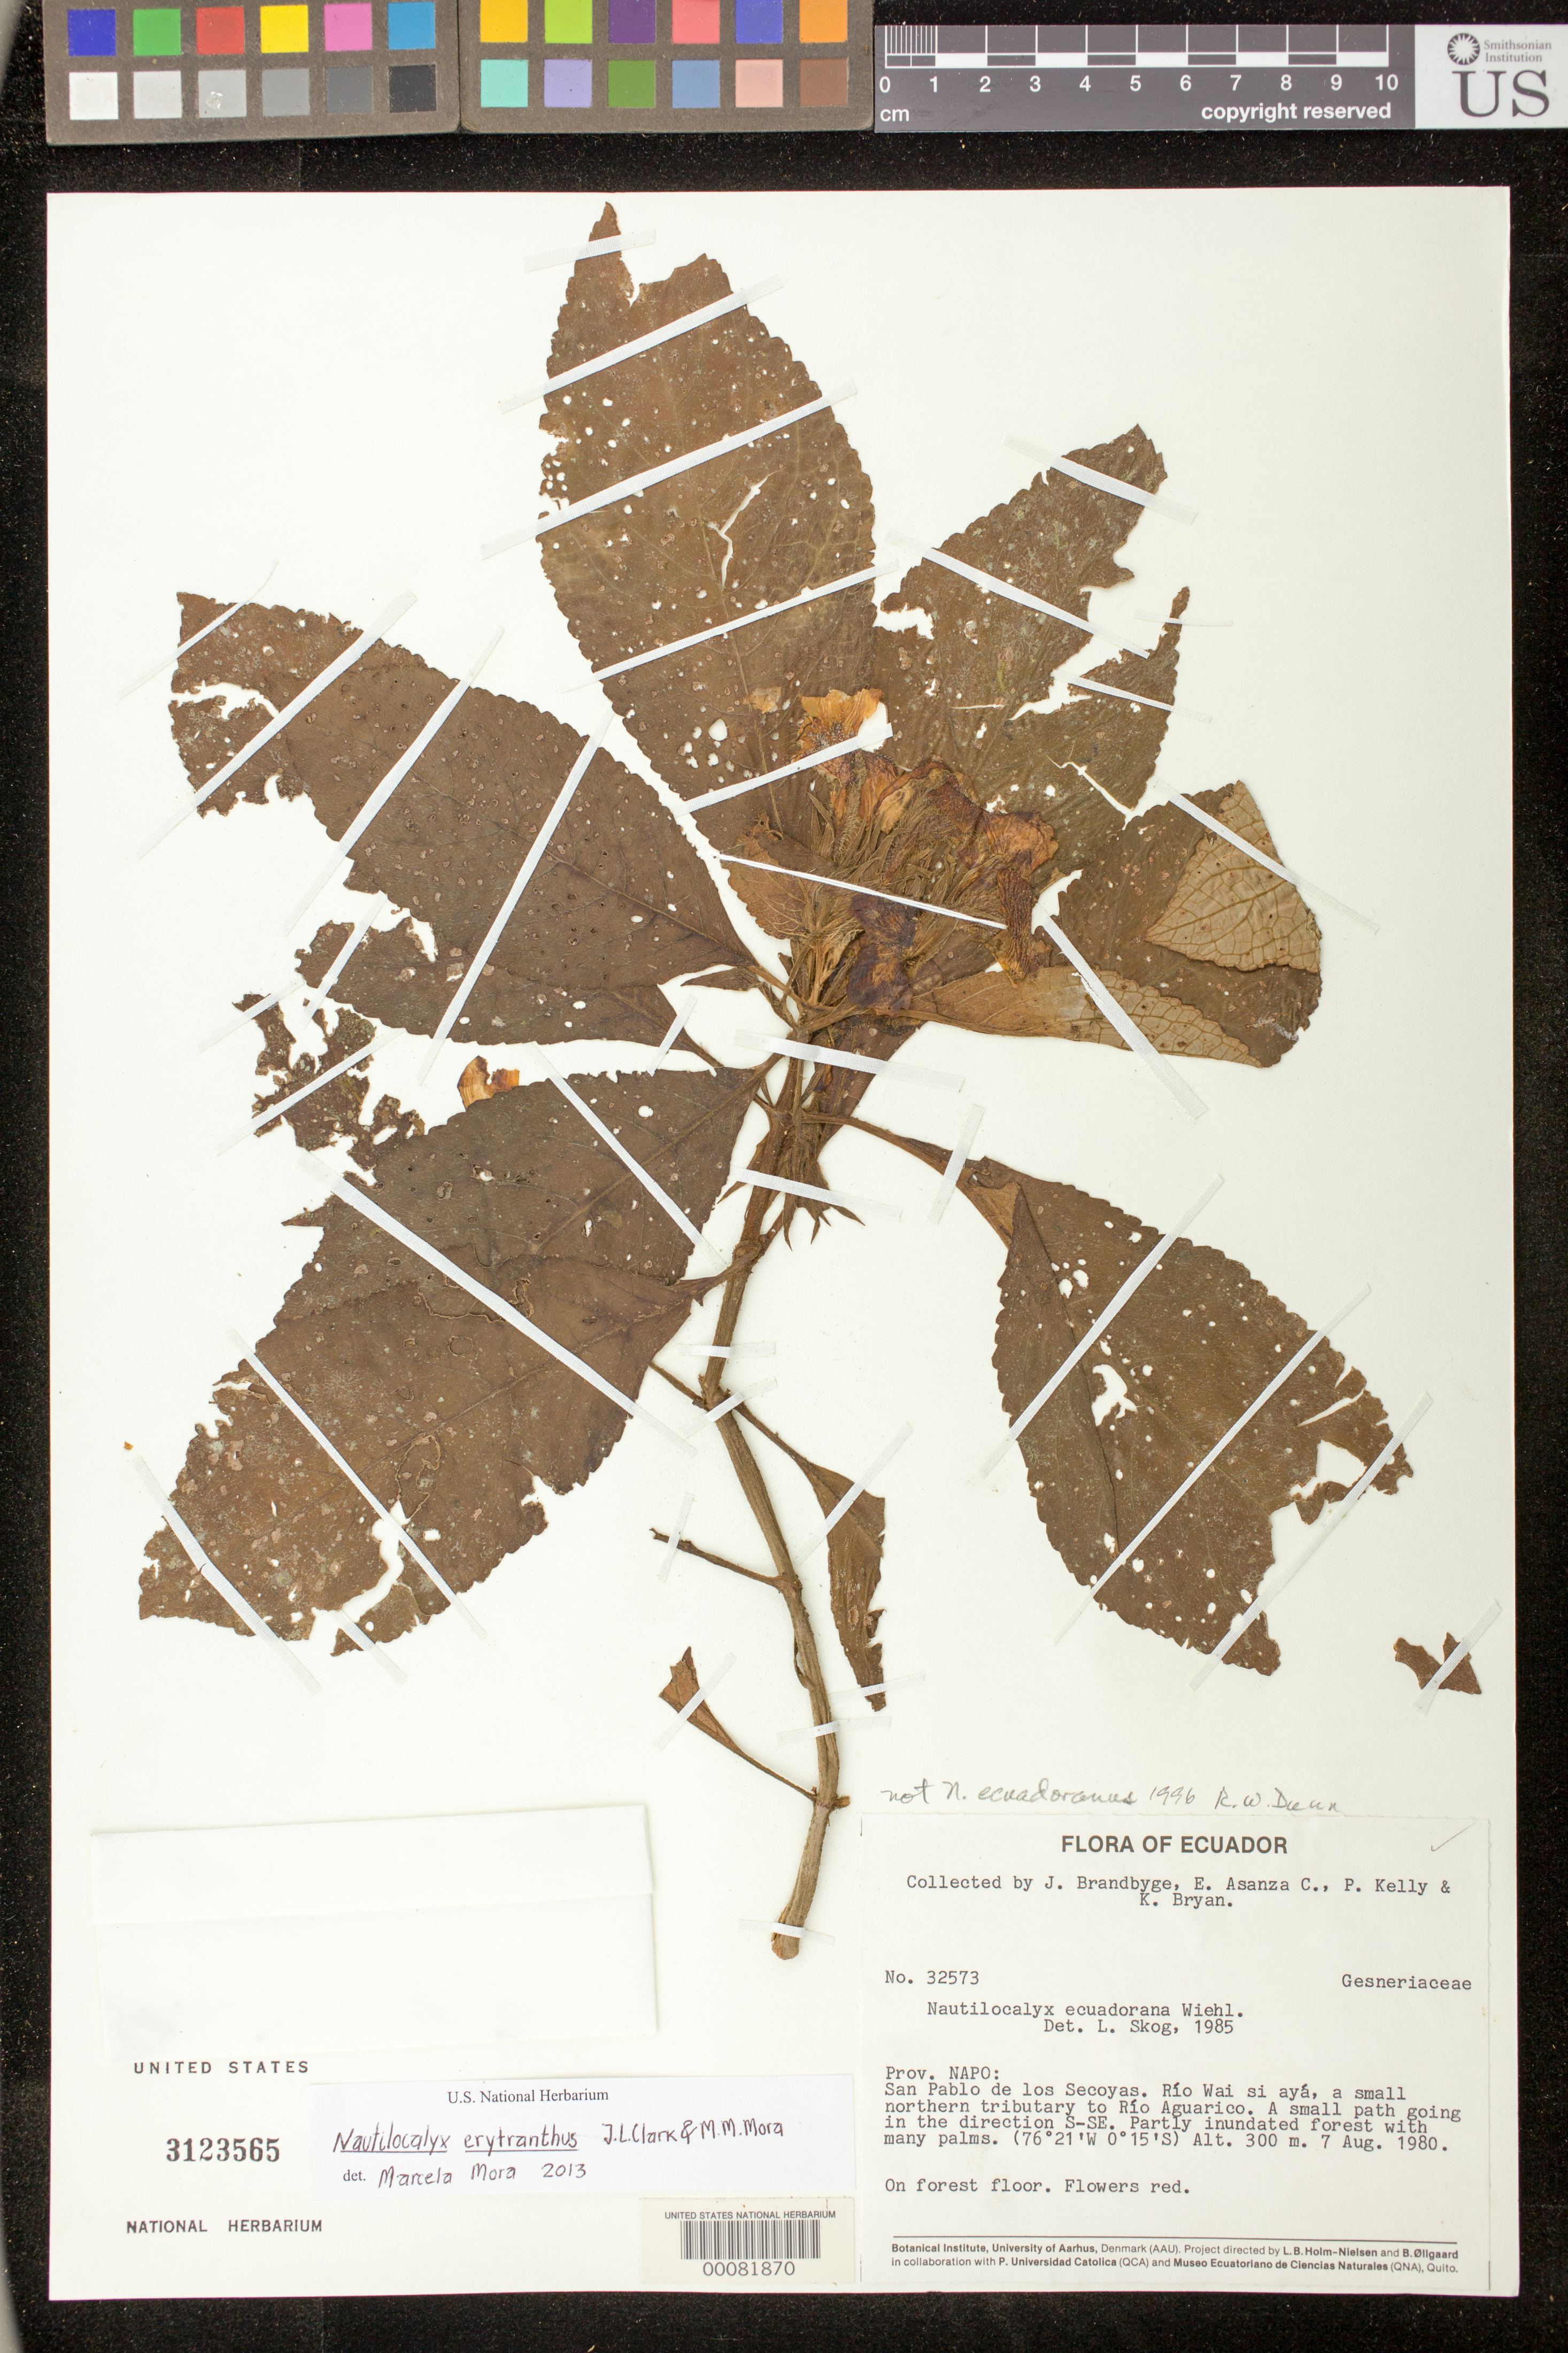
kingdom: Plantae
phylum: Tracheophyta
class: Magnoliopsida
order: Lamiales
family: Gesneriaceae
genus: Nautilocalyx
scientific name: Nautilocalyx erytranthus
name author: J.L. Clark & M.M. Mora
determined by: Mora, M. Marcela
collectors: J. Brandbyge, E. Asanza C., P. Kelly & K. Bryan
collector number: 32573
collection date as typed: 07 Aug 1980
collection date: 1980-08-07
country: Ecuador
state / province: Sucumbíos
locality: Napo.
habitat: Partly inundated forest with many palms; on forest floor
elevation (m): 300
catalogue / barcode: US 3123565